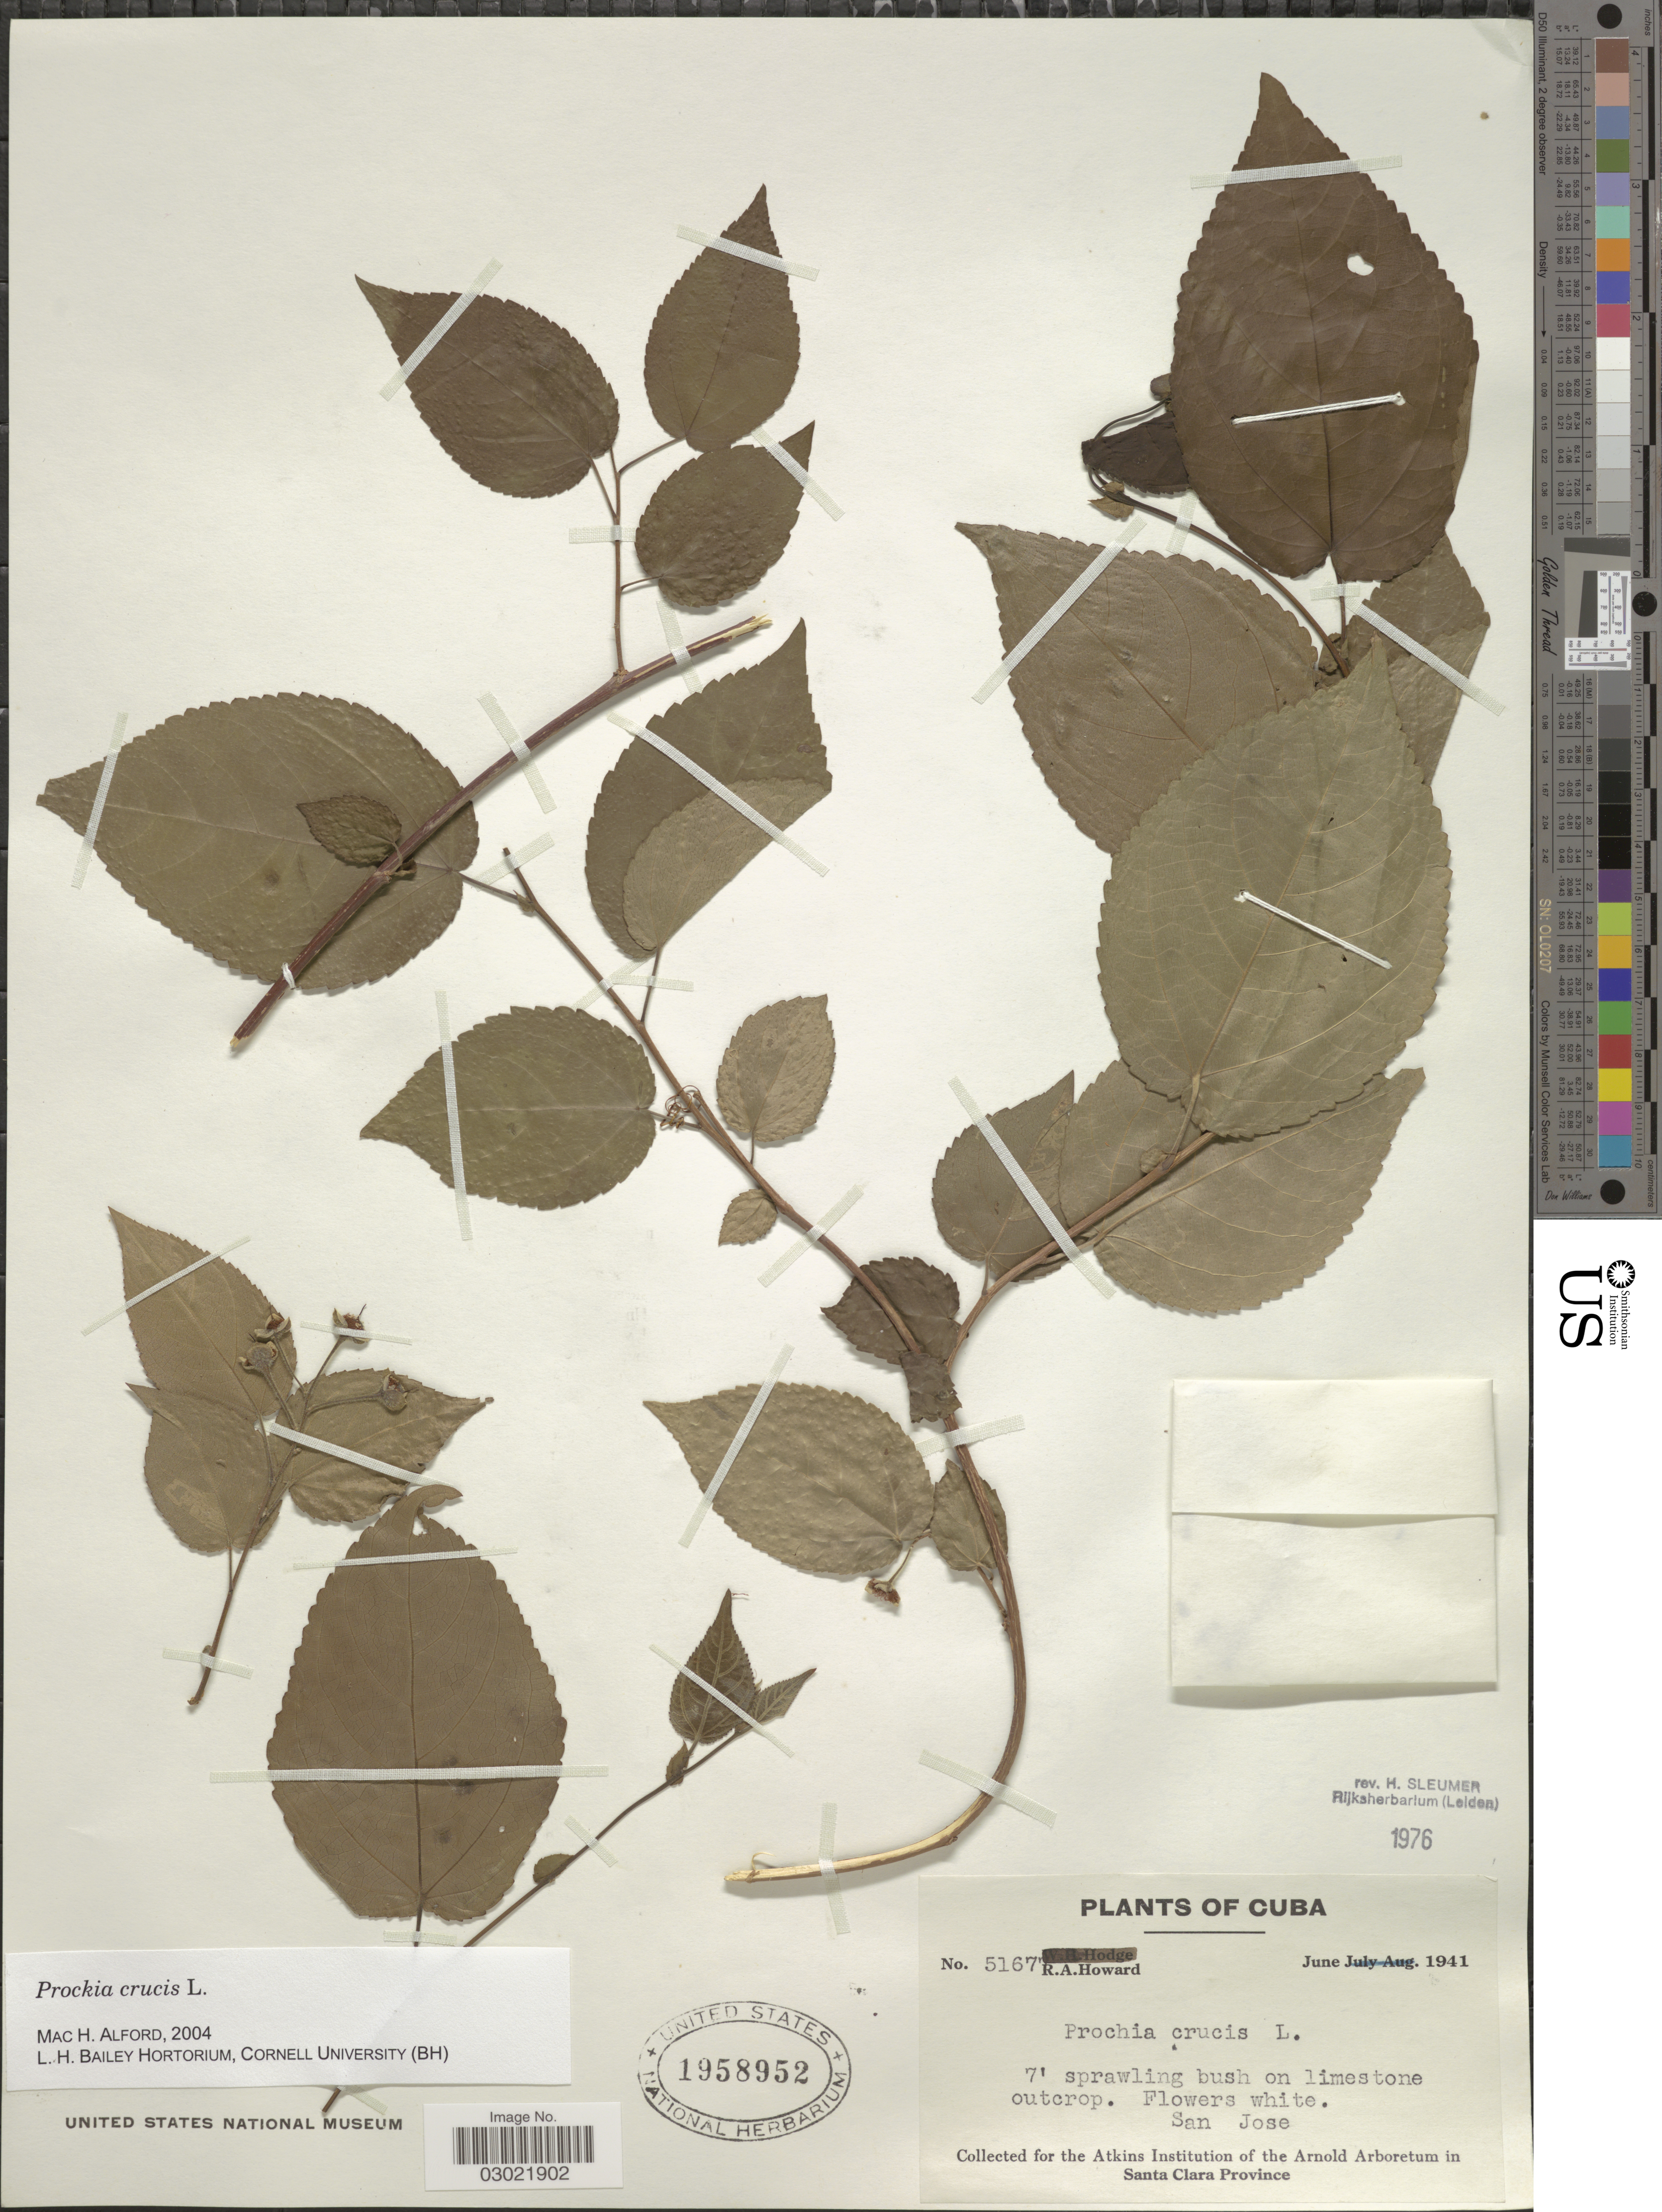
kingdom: Plantae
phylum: Tracheophyta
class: Magnoliopsida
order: Malpighiales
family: Salicaceae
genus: Prockia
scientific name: Prockia crucis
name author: P. Browne ex L.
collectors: R. A. Howard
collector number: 5167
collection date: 1941-06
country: Cuba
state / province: Las Villas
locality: San Jose. Santa Clara Province.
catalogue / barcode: US 1958952